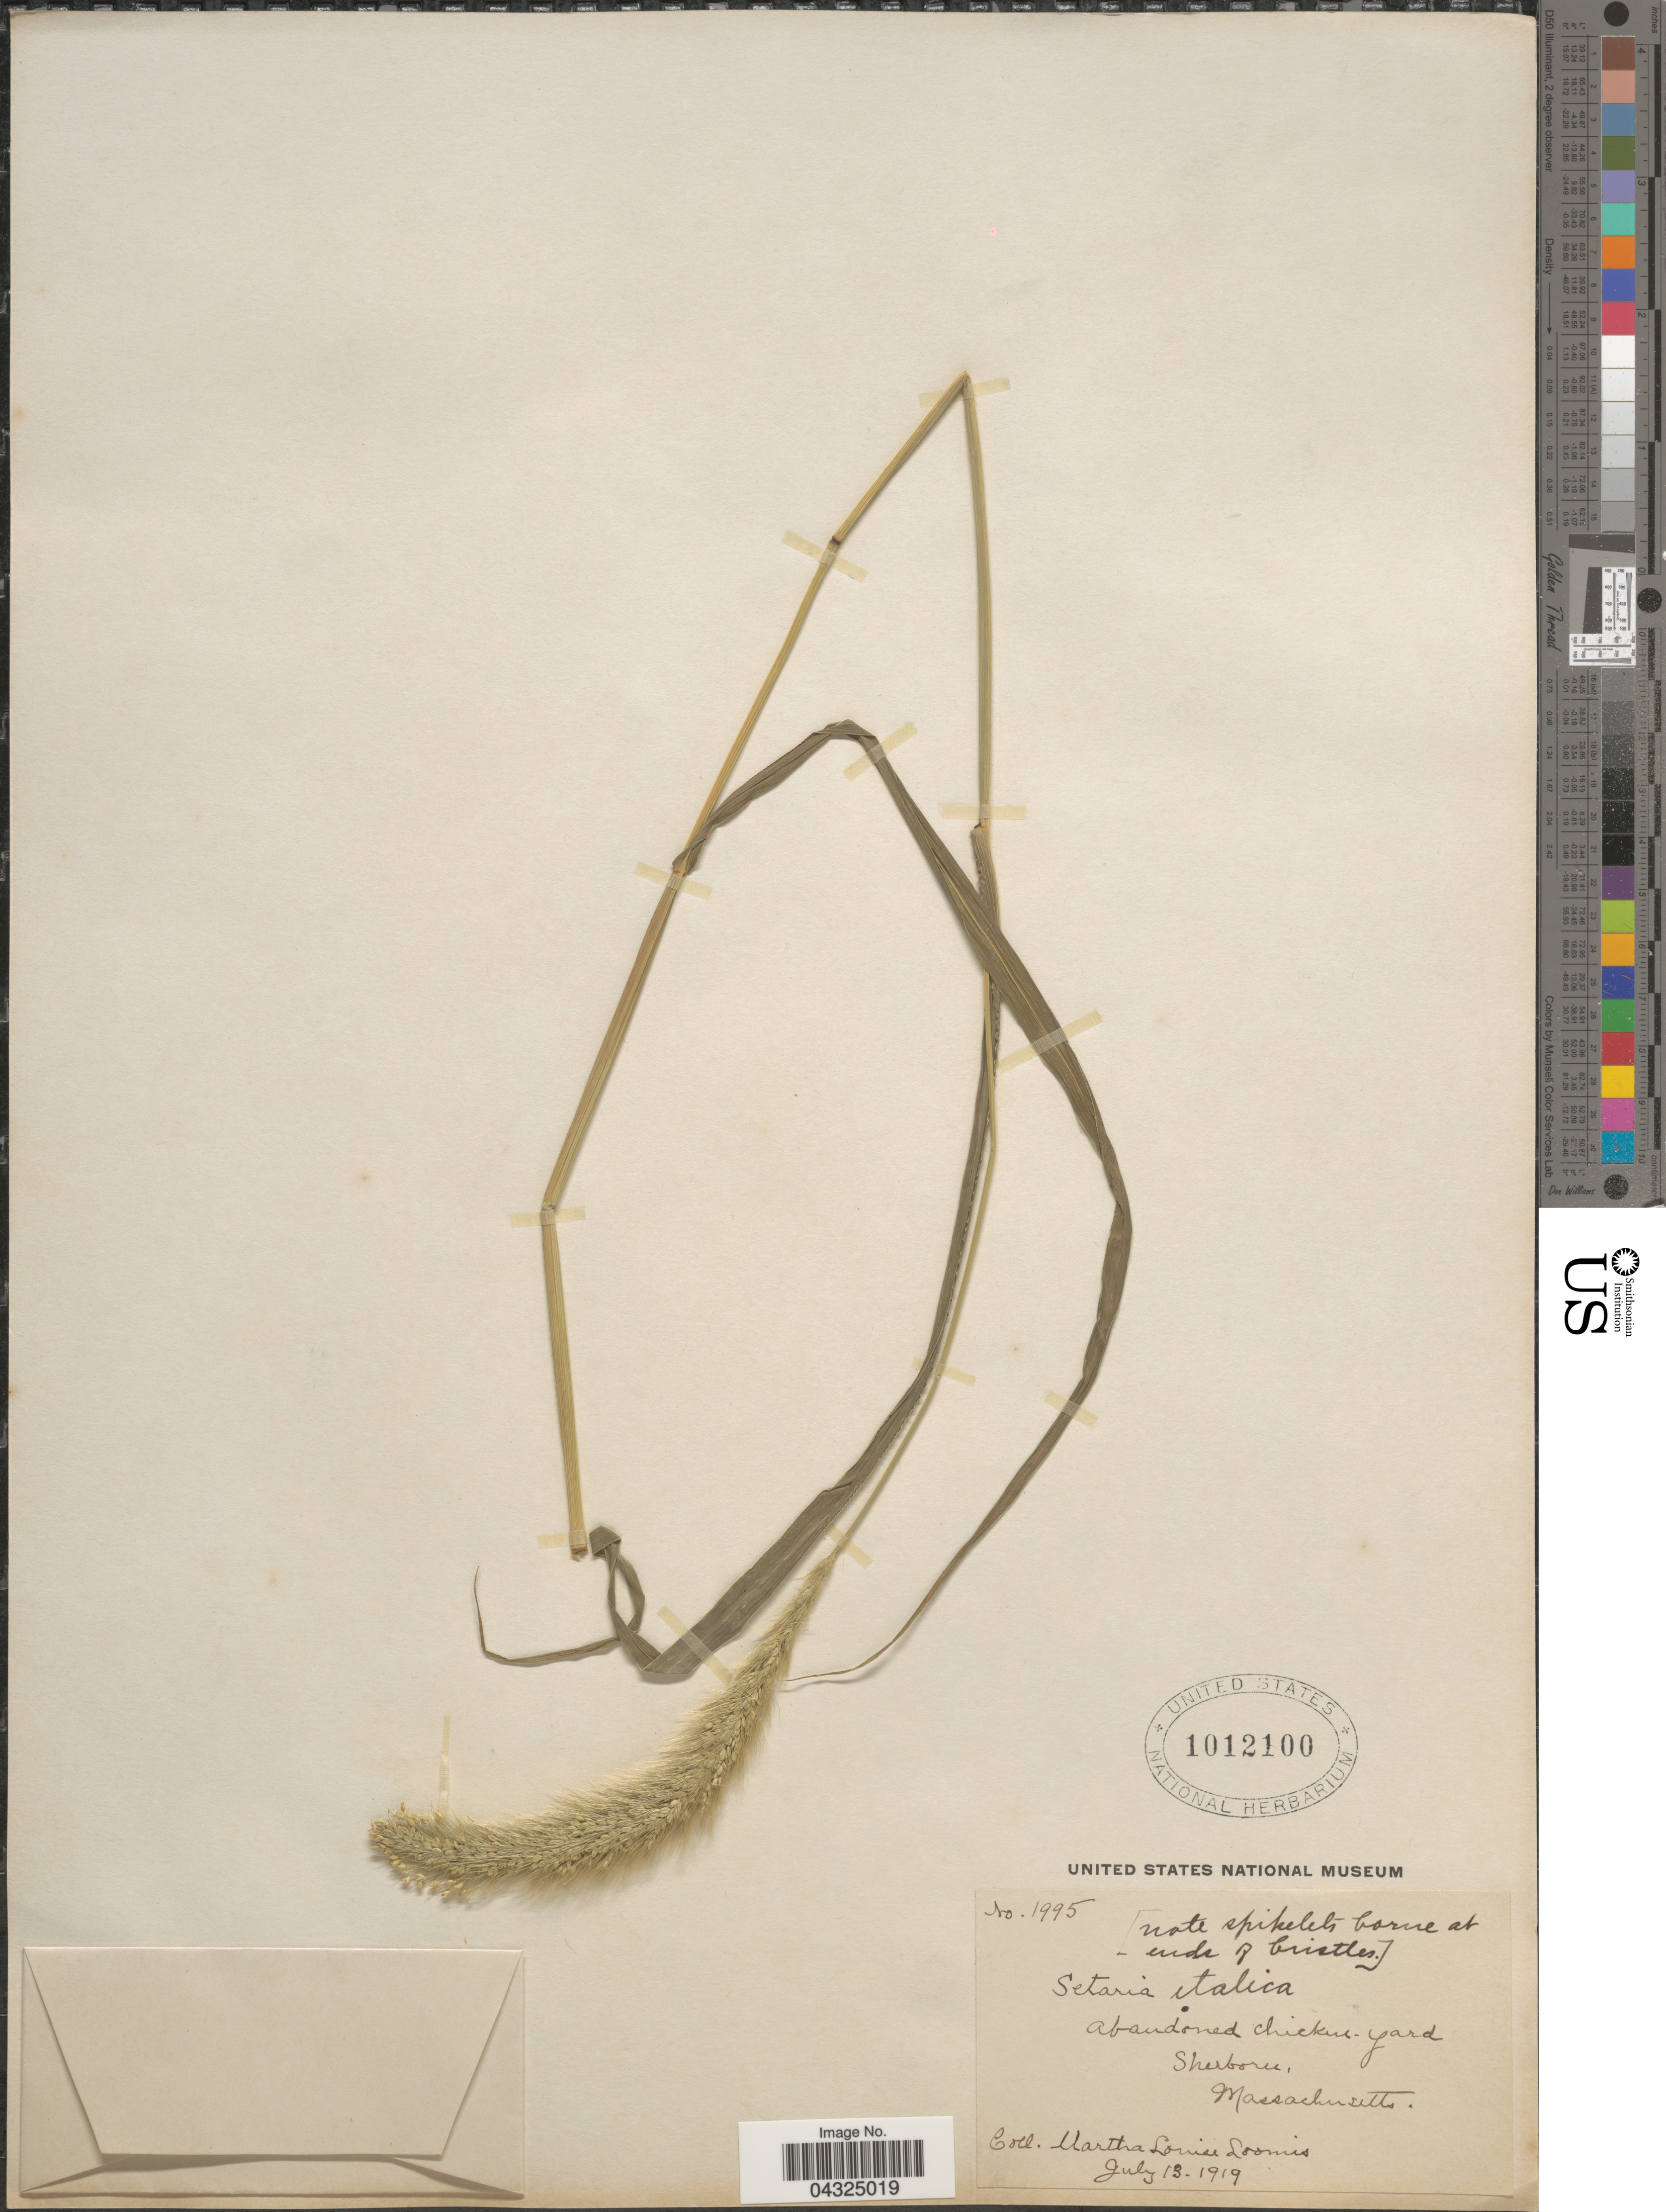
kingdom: Plantae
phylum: Tracheophyta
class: Liliopsida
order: Poales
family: Poaceae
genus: Setaria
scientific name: Setaria italica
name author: (L.) P. Beauv.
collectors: M. L. Loomis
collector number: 1995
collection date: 1919-07-13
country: United States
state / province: Massachusetts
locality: Abandoned chicken yard. Sherborn.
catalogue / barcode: US 1012100